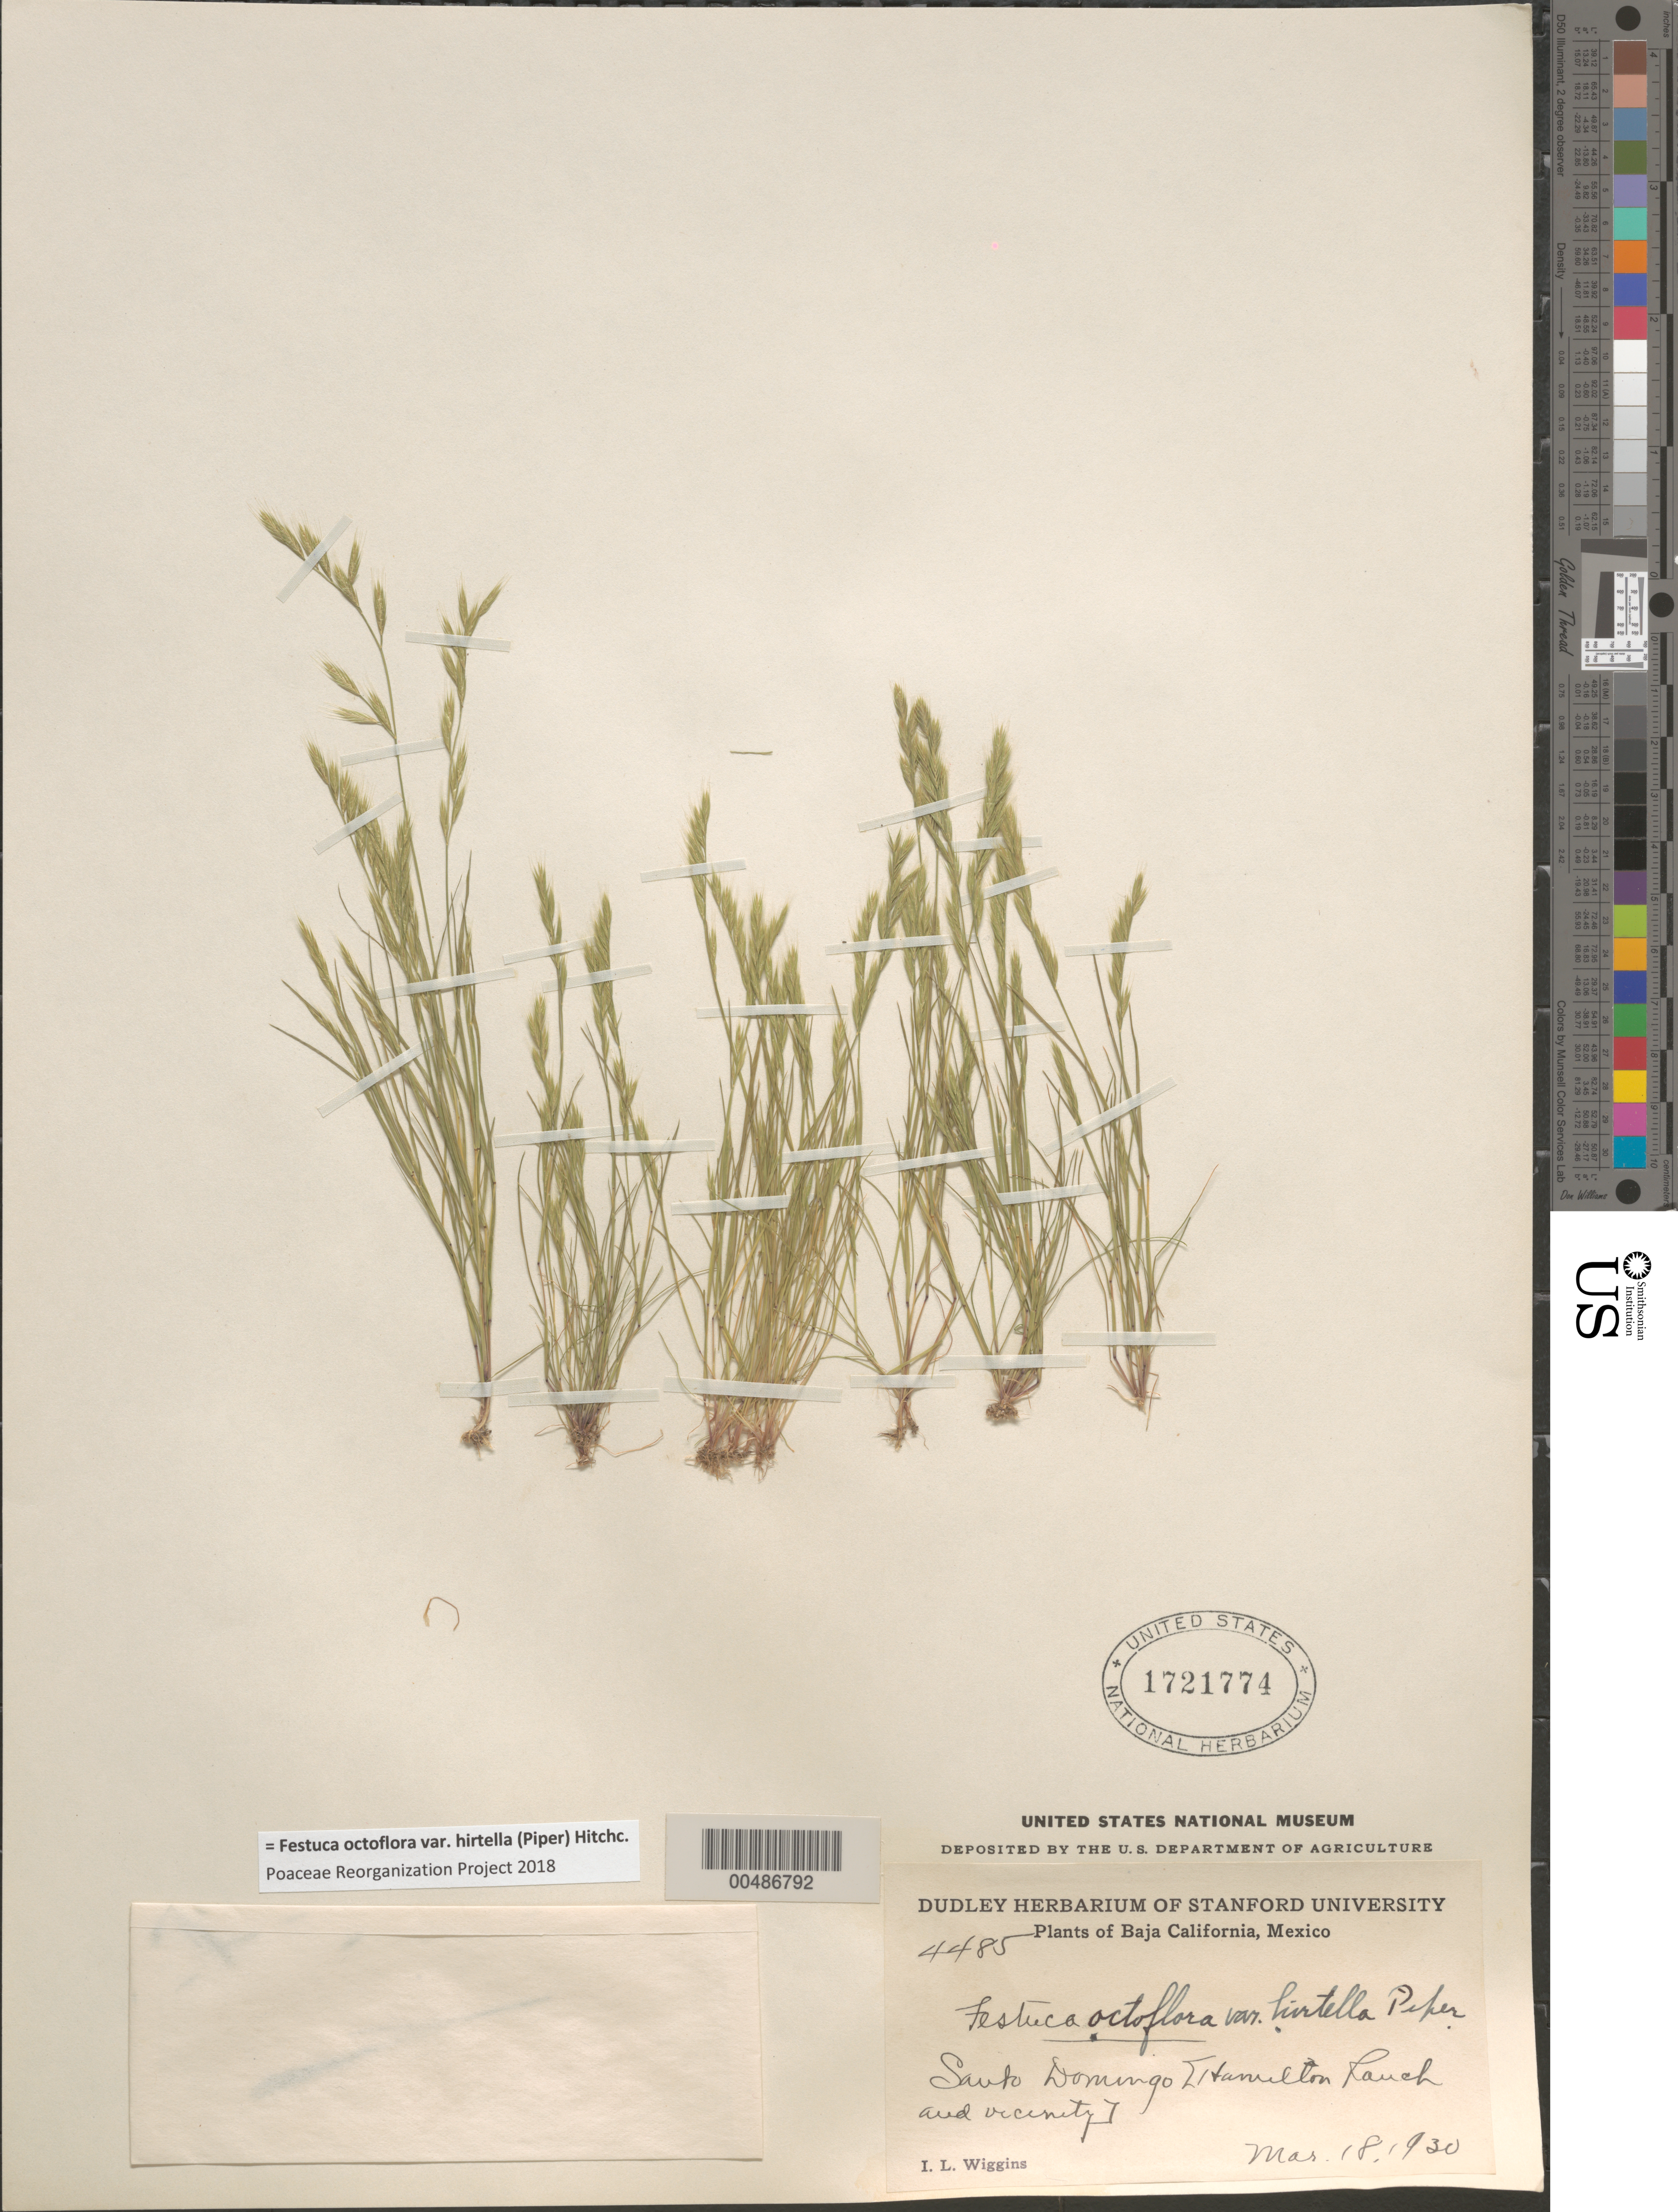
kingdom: Plantae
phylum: Tracheophyta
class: Liliopsida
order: Poales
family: Poaceae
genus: Festuca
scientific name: Festuca octoflora var. hirtella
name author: Piper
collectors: I. L. Wiggins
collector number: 4485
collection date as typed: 18 Mar 1930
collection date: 1930-03-18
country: Mexico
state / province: Baja California Norte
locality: Santo Domingo, Hamilton Ranch & vicinity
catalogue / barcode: US 1721774